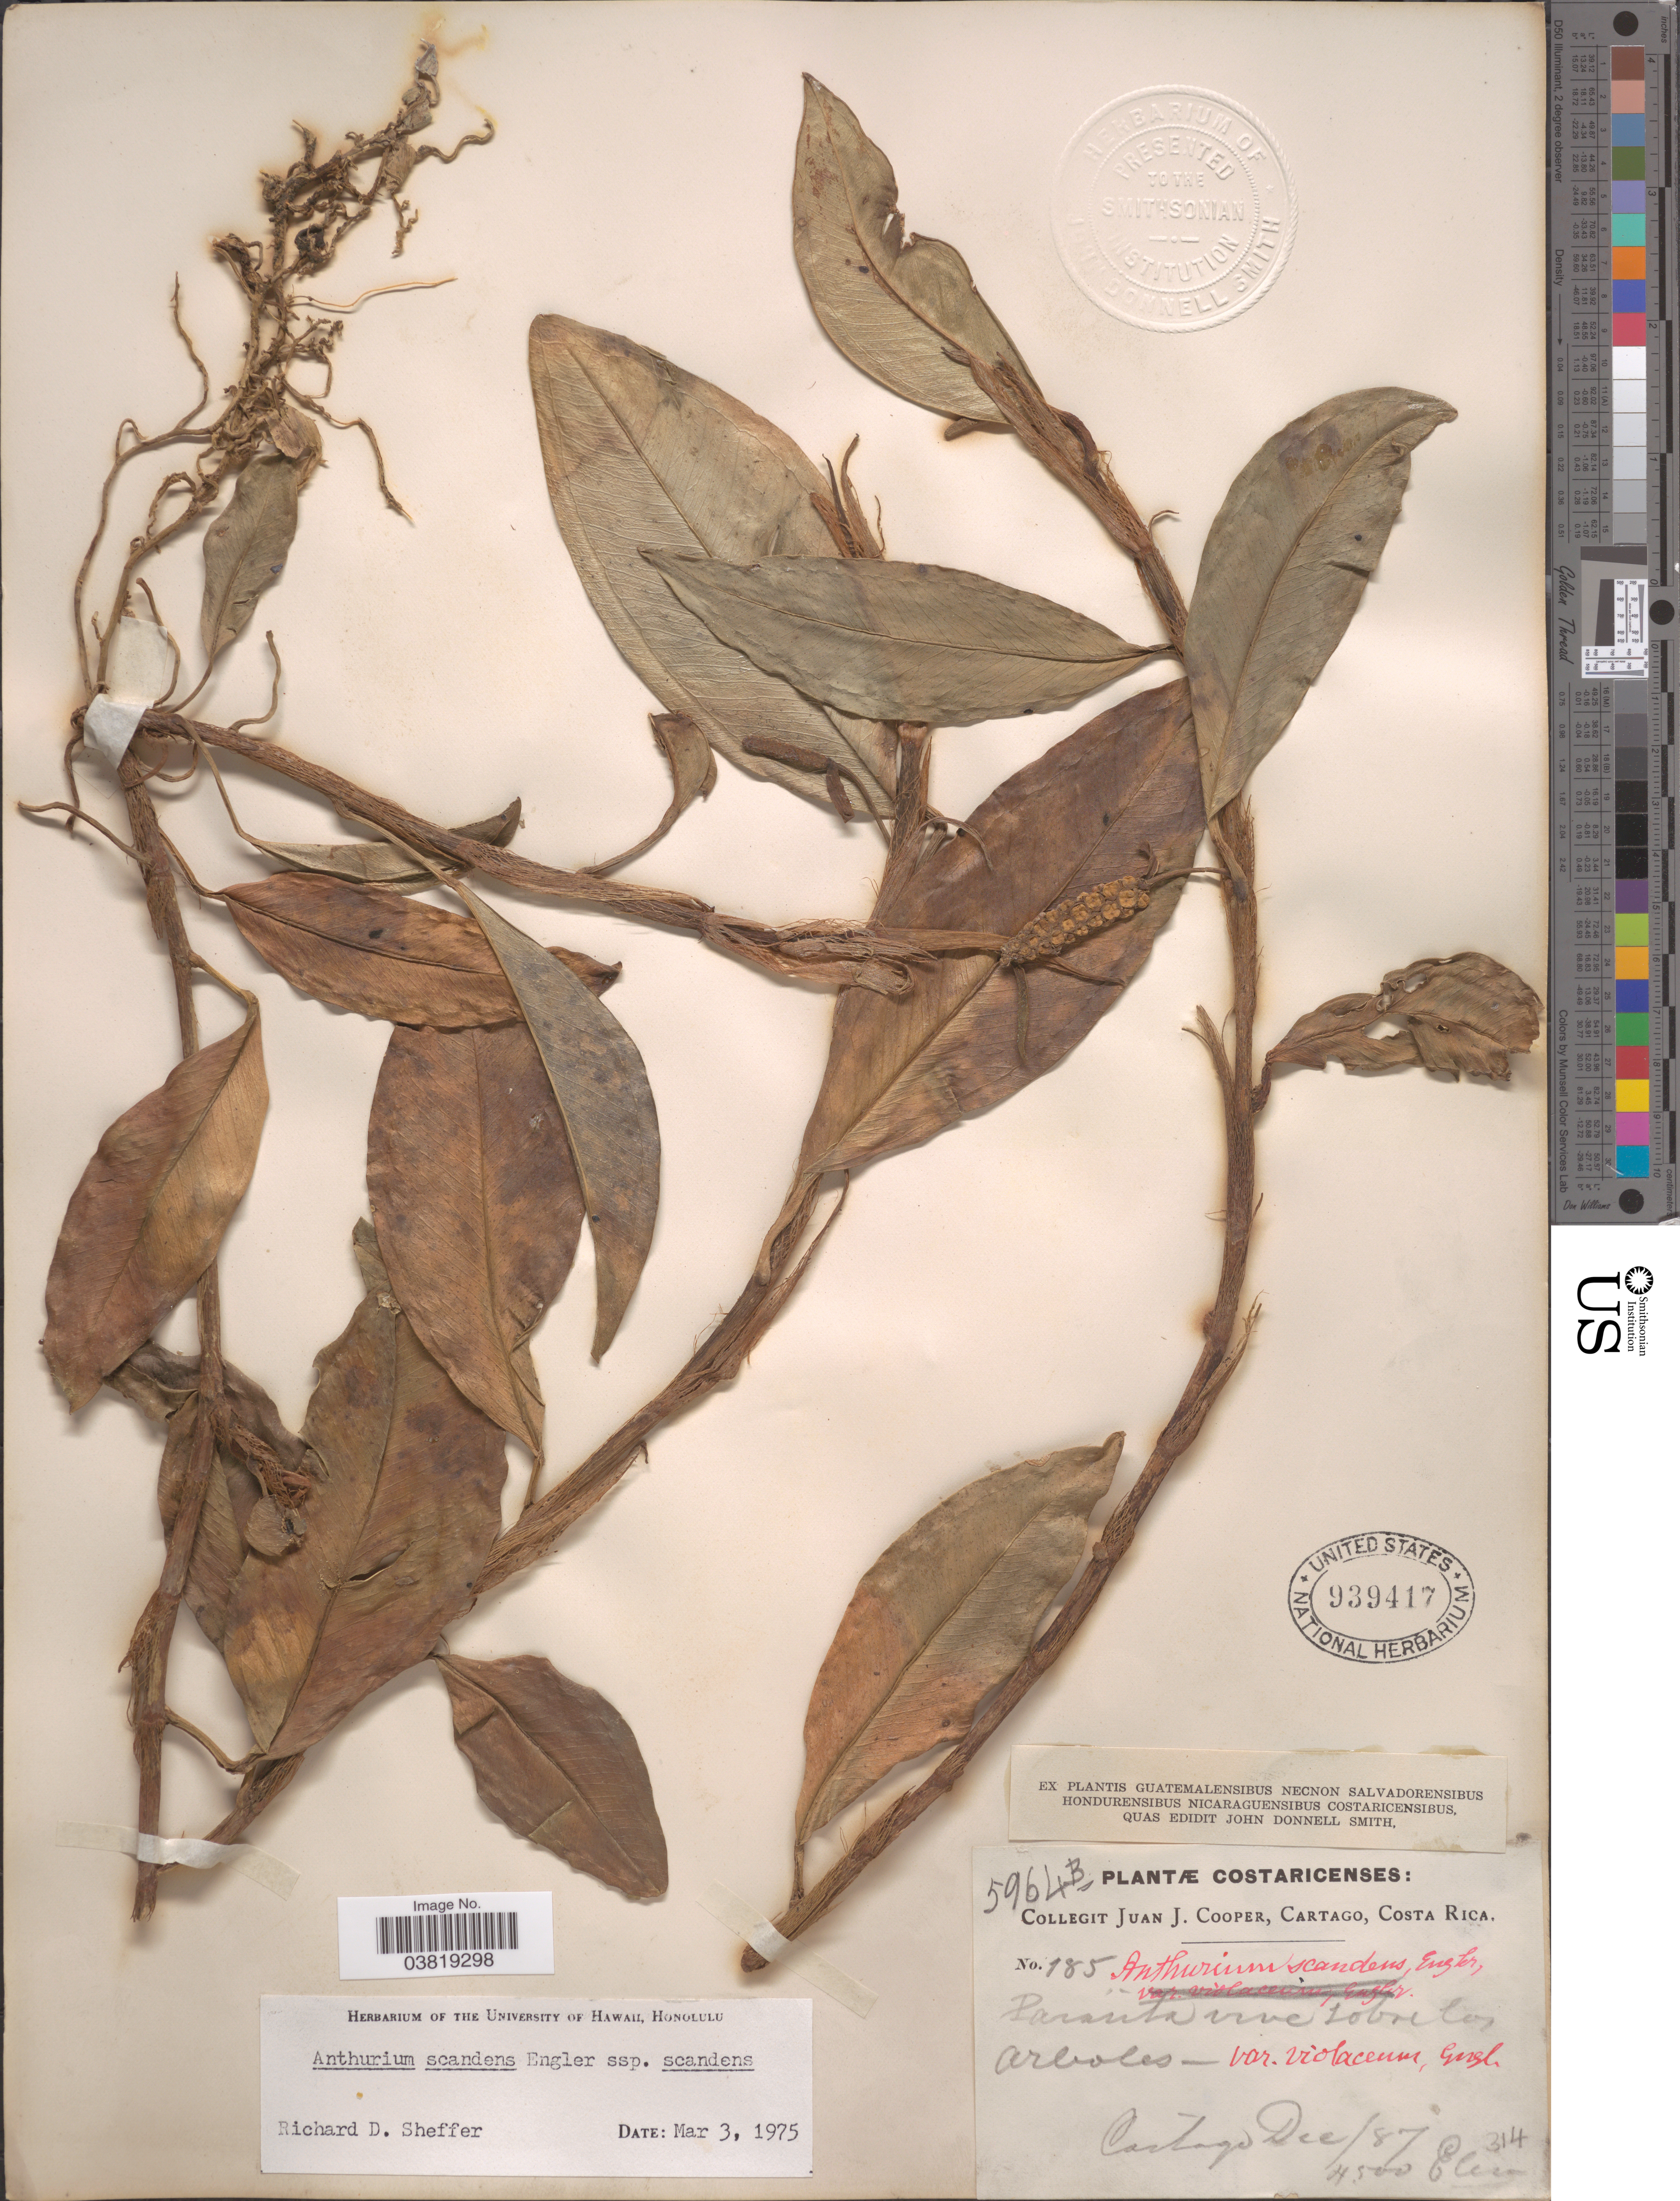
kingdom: Plantae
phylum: Tracheophyta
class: Liliopsida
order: Alismatales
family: Araceae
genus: Anthurium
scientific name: Anthurium scandens var. scandens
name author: (Aubl.) Engl.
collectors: J. J. Cooper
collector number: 185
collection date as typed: Transcribed d/m/y: /12/87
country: Costa Rica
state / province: Cartago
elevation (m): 1372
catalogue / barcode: US 939417